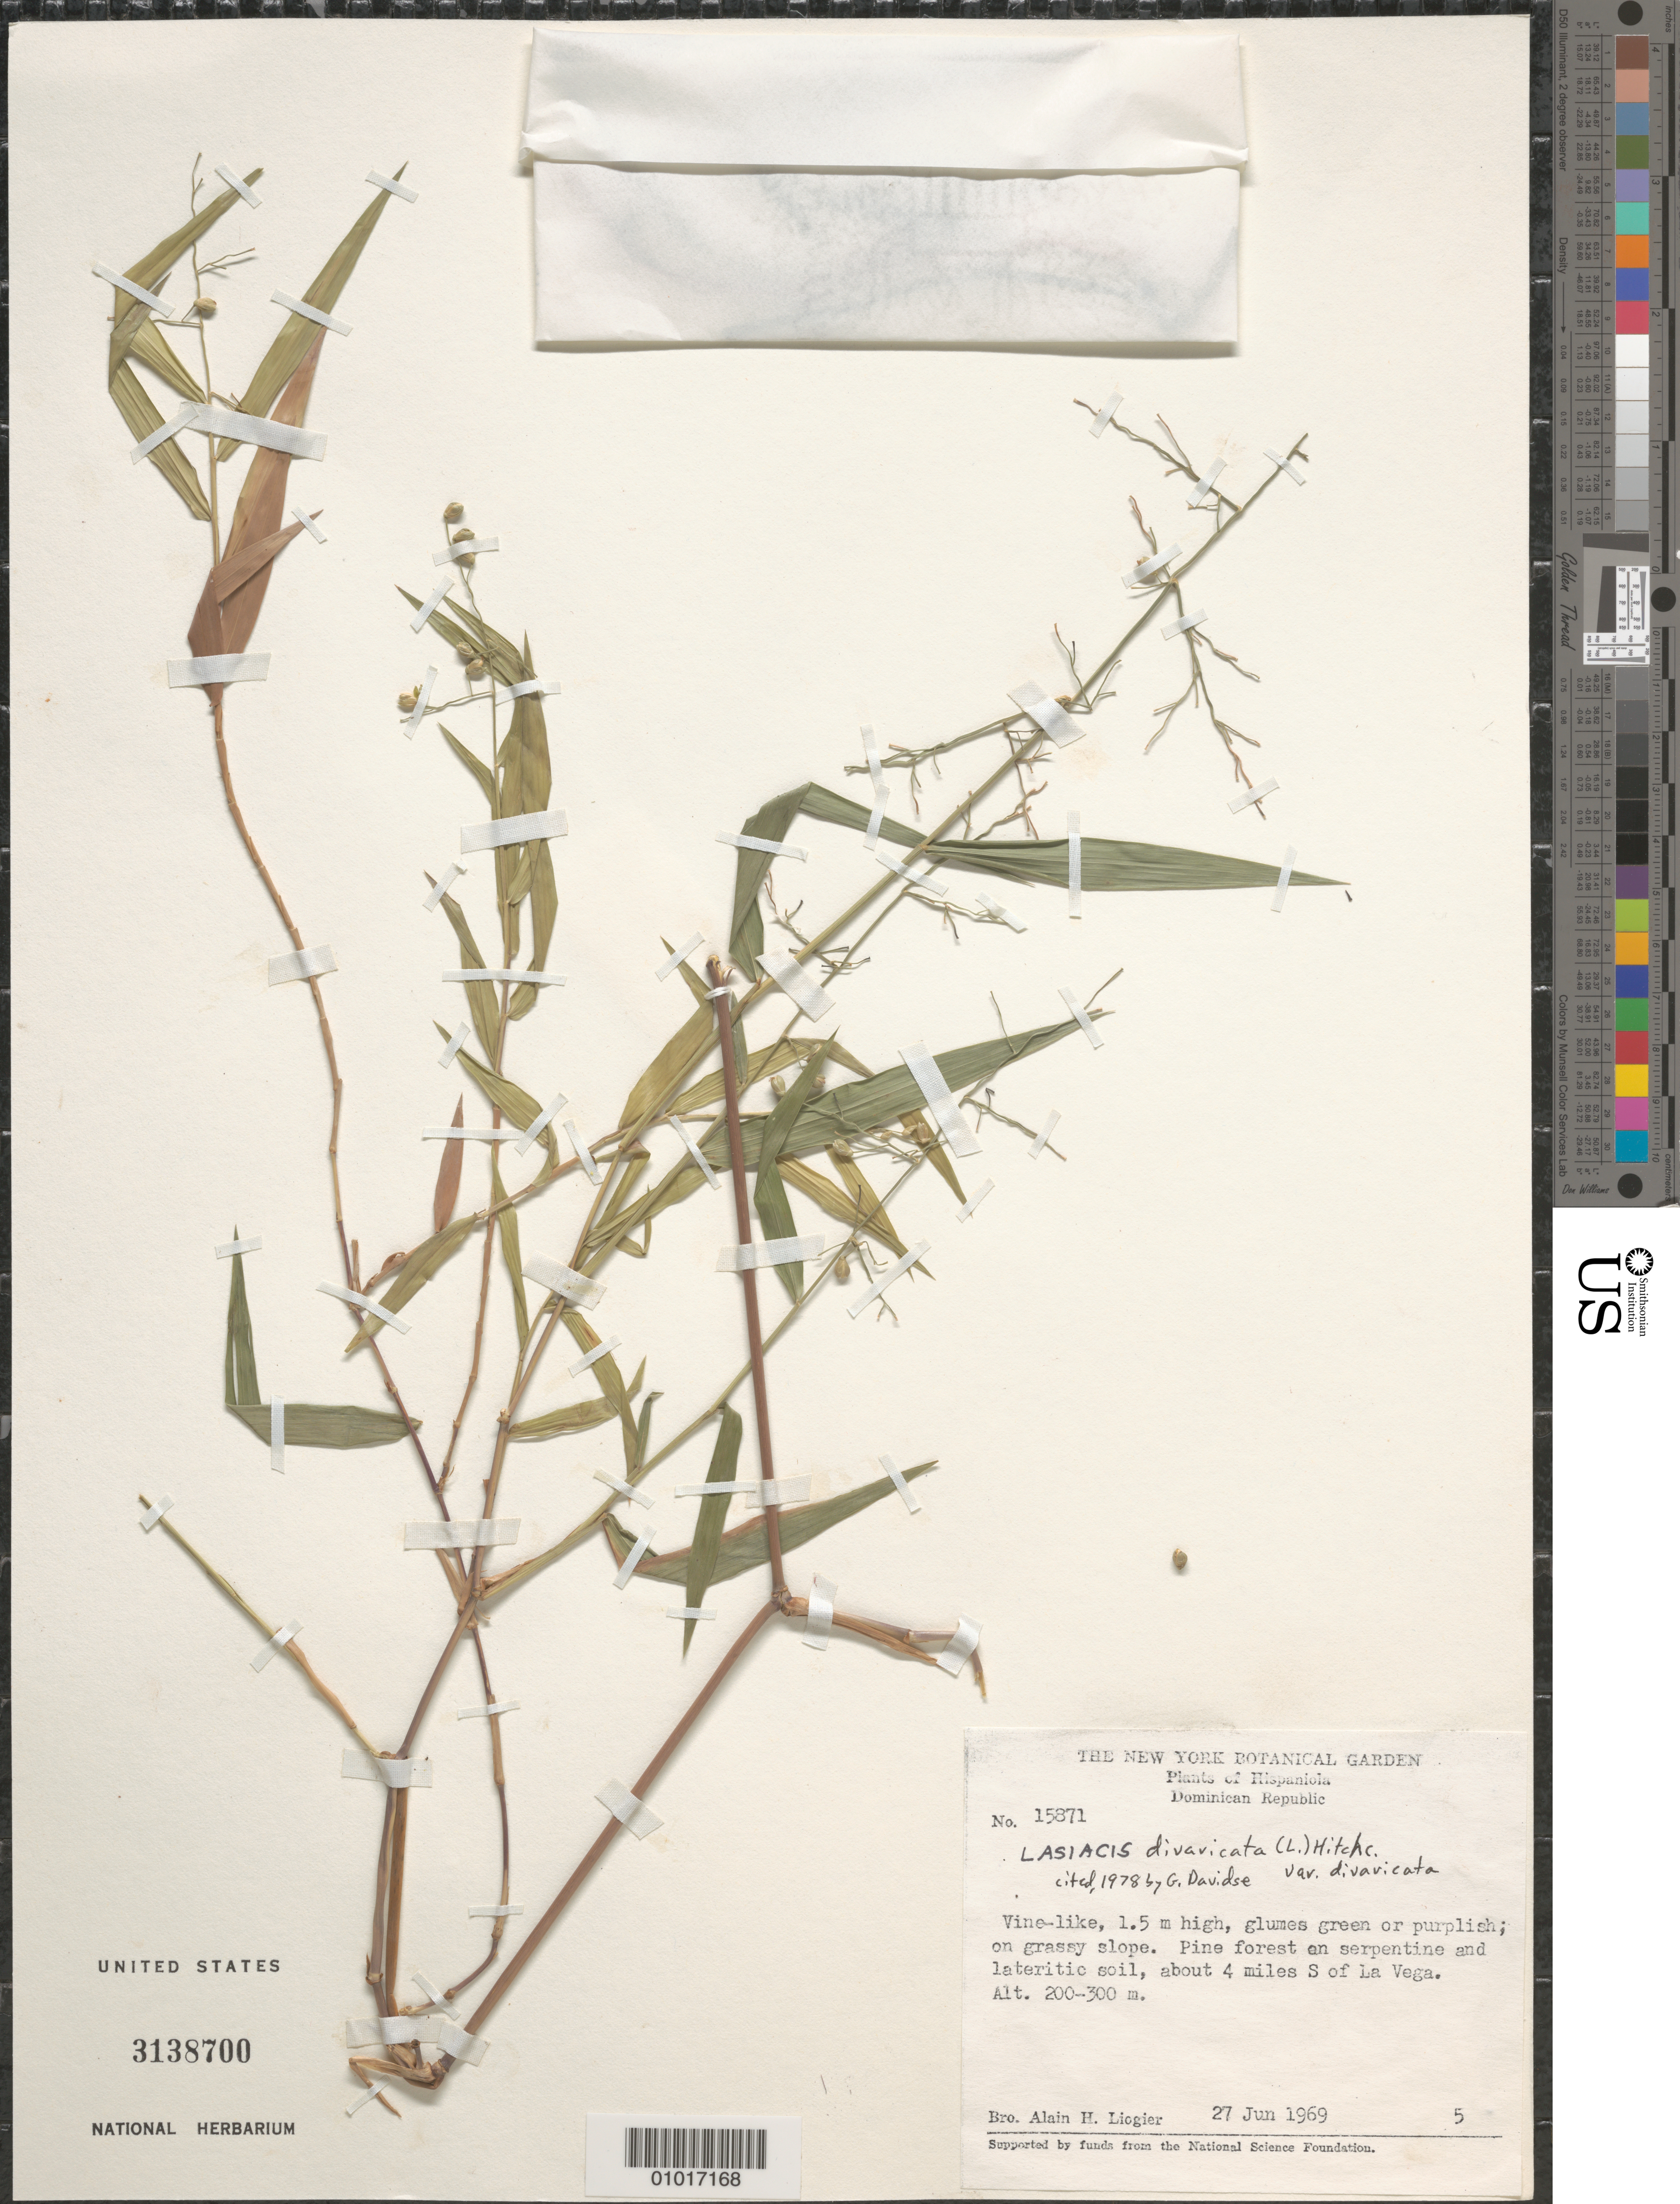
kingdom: Plantae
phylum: Tracheophyta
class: Liliopsida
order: Poales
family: Poaceae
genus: Lasiacis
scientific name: Lasiacis divaricata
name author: (L.) Hitchc.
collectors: A. H. Liogier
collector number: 15871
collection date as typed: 27 Jun 1969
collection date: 1969-06-27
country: Dominican Republic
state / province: La Vega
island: Hispaniola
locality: Pine forest on serpentine and lateritic soil, about 4 miles south of La Vega.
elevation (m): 200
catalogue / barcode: US 3138700